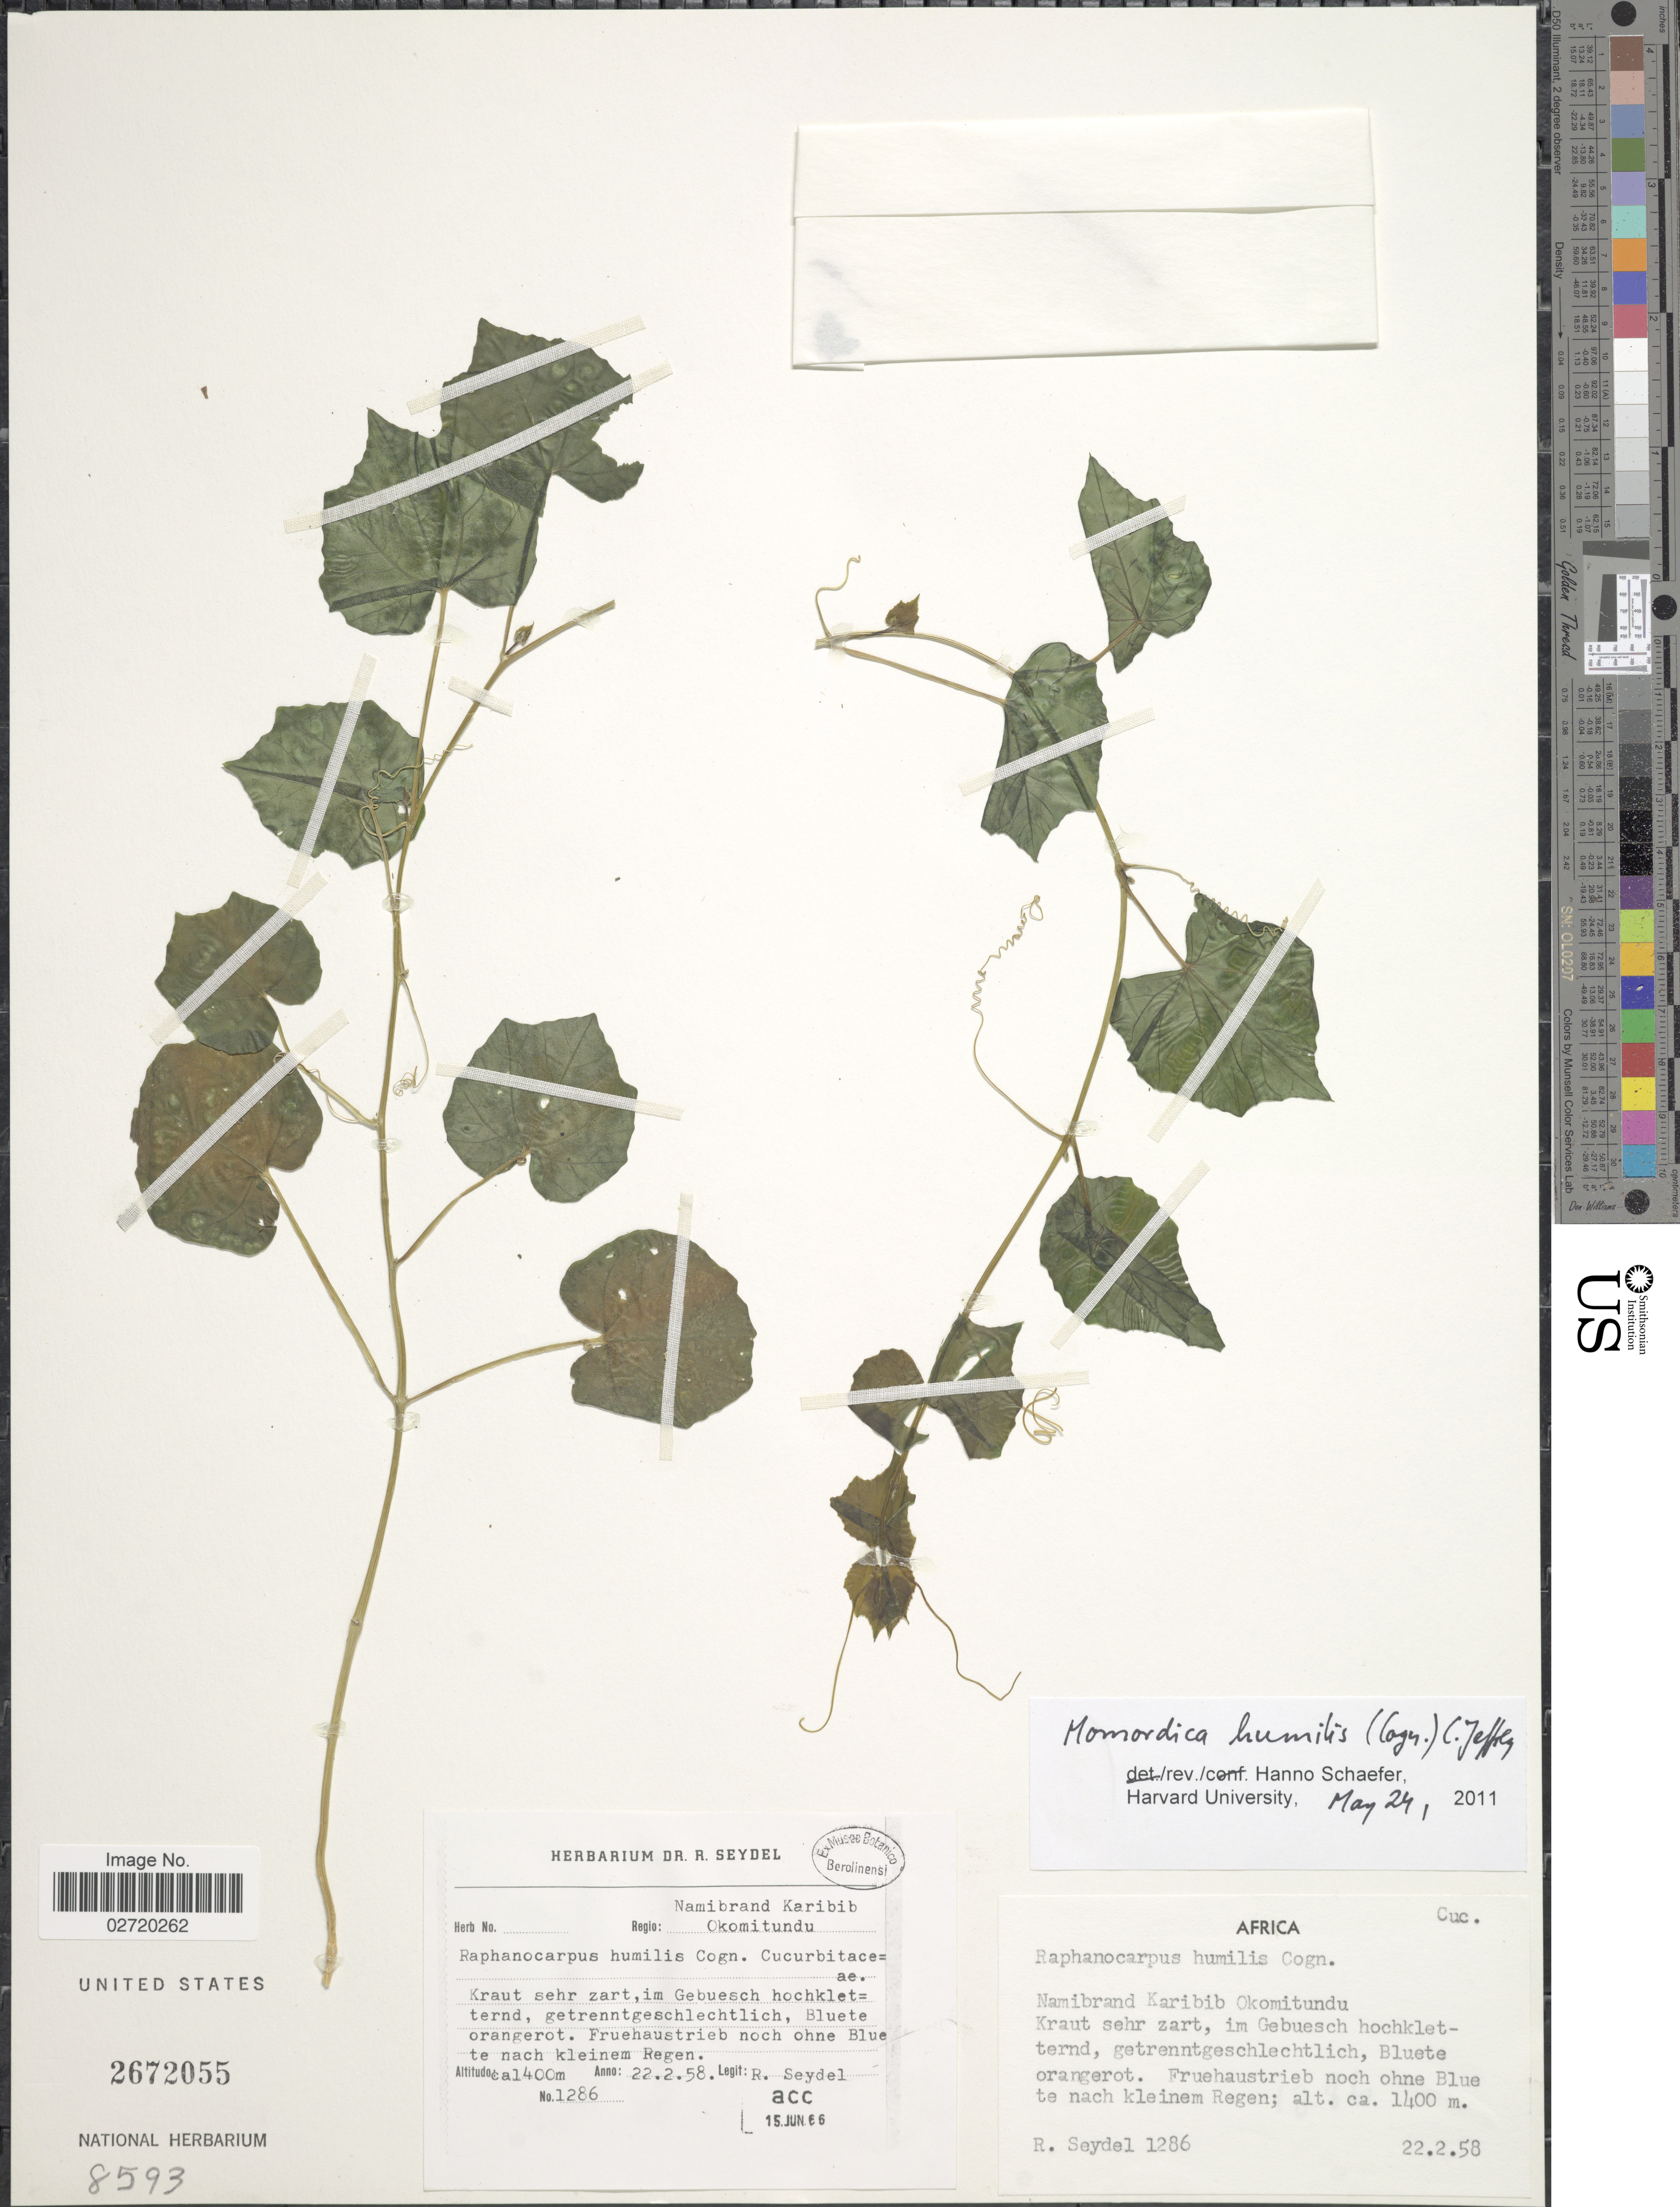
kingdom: Plantae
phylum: Tracheophyta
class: Magnoliopsida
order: Cucurbitales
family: Cucurbitaceae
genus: Momordica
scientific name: Momordica humilis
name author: (Cogn. ex Schinz) C. Jeffrey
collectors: R. Seydel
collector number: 1286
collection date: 1958-02-22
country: Namibia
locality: Namibrand Karibib Okomitundu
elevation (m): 1400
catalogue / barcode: US 2672055